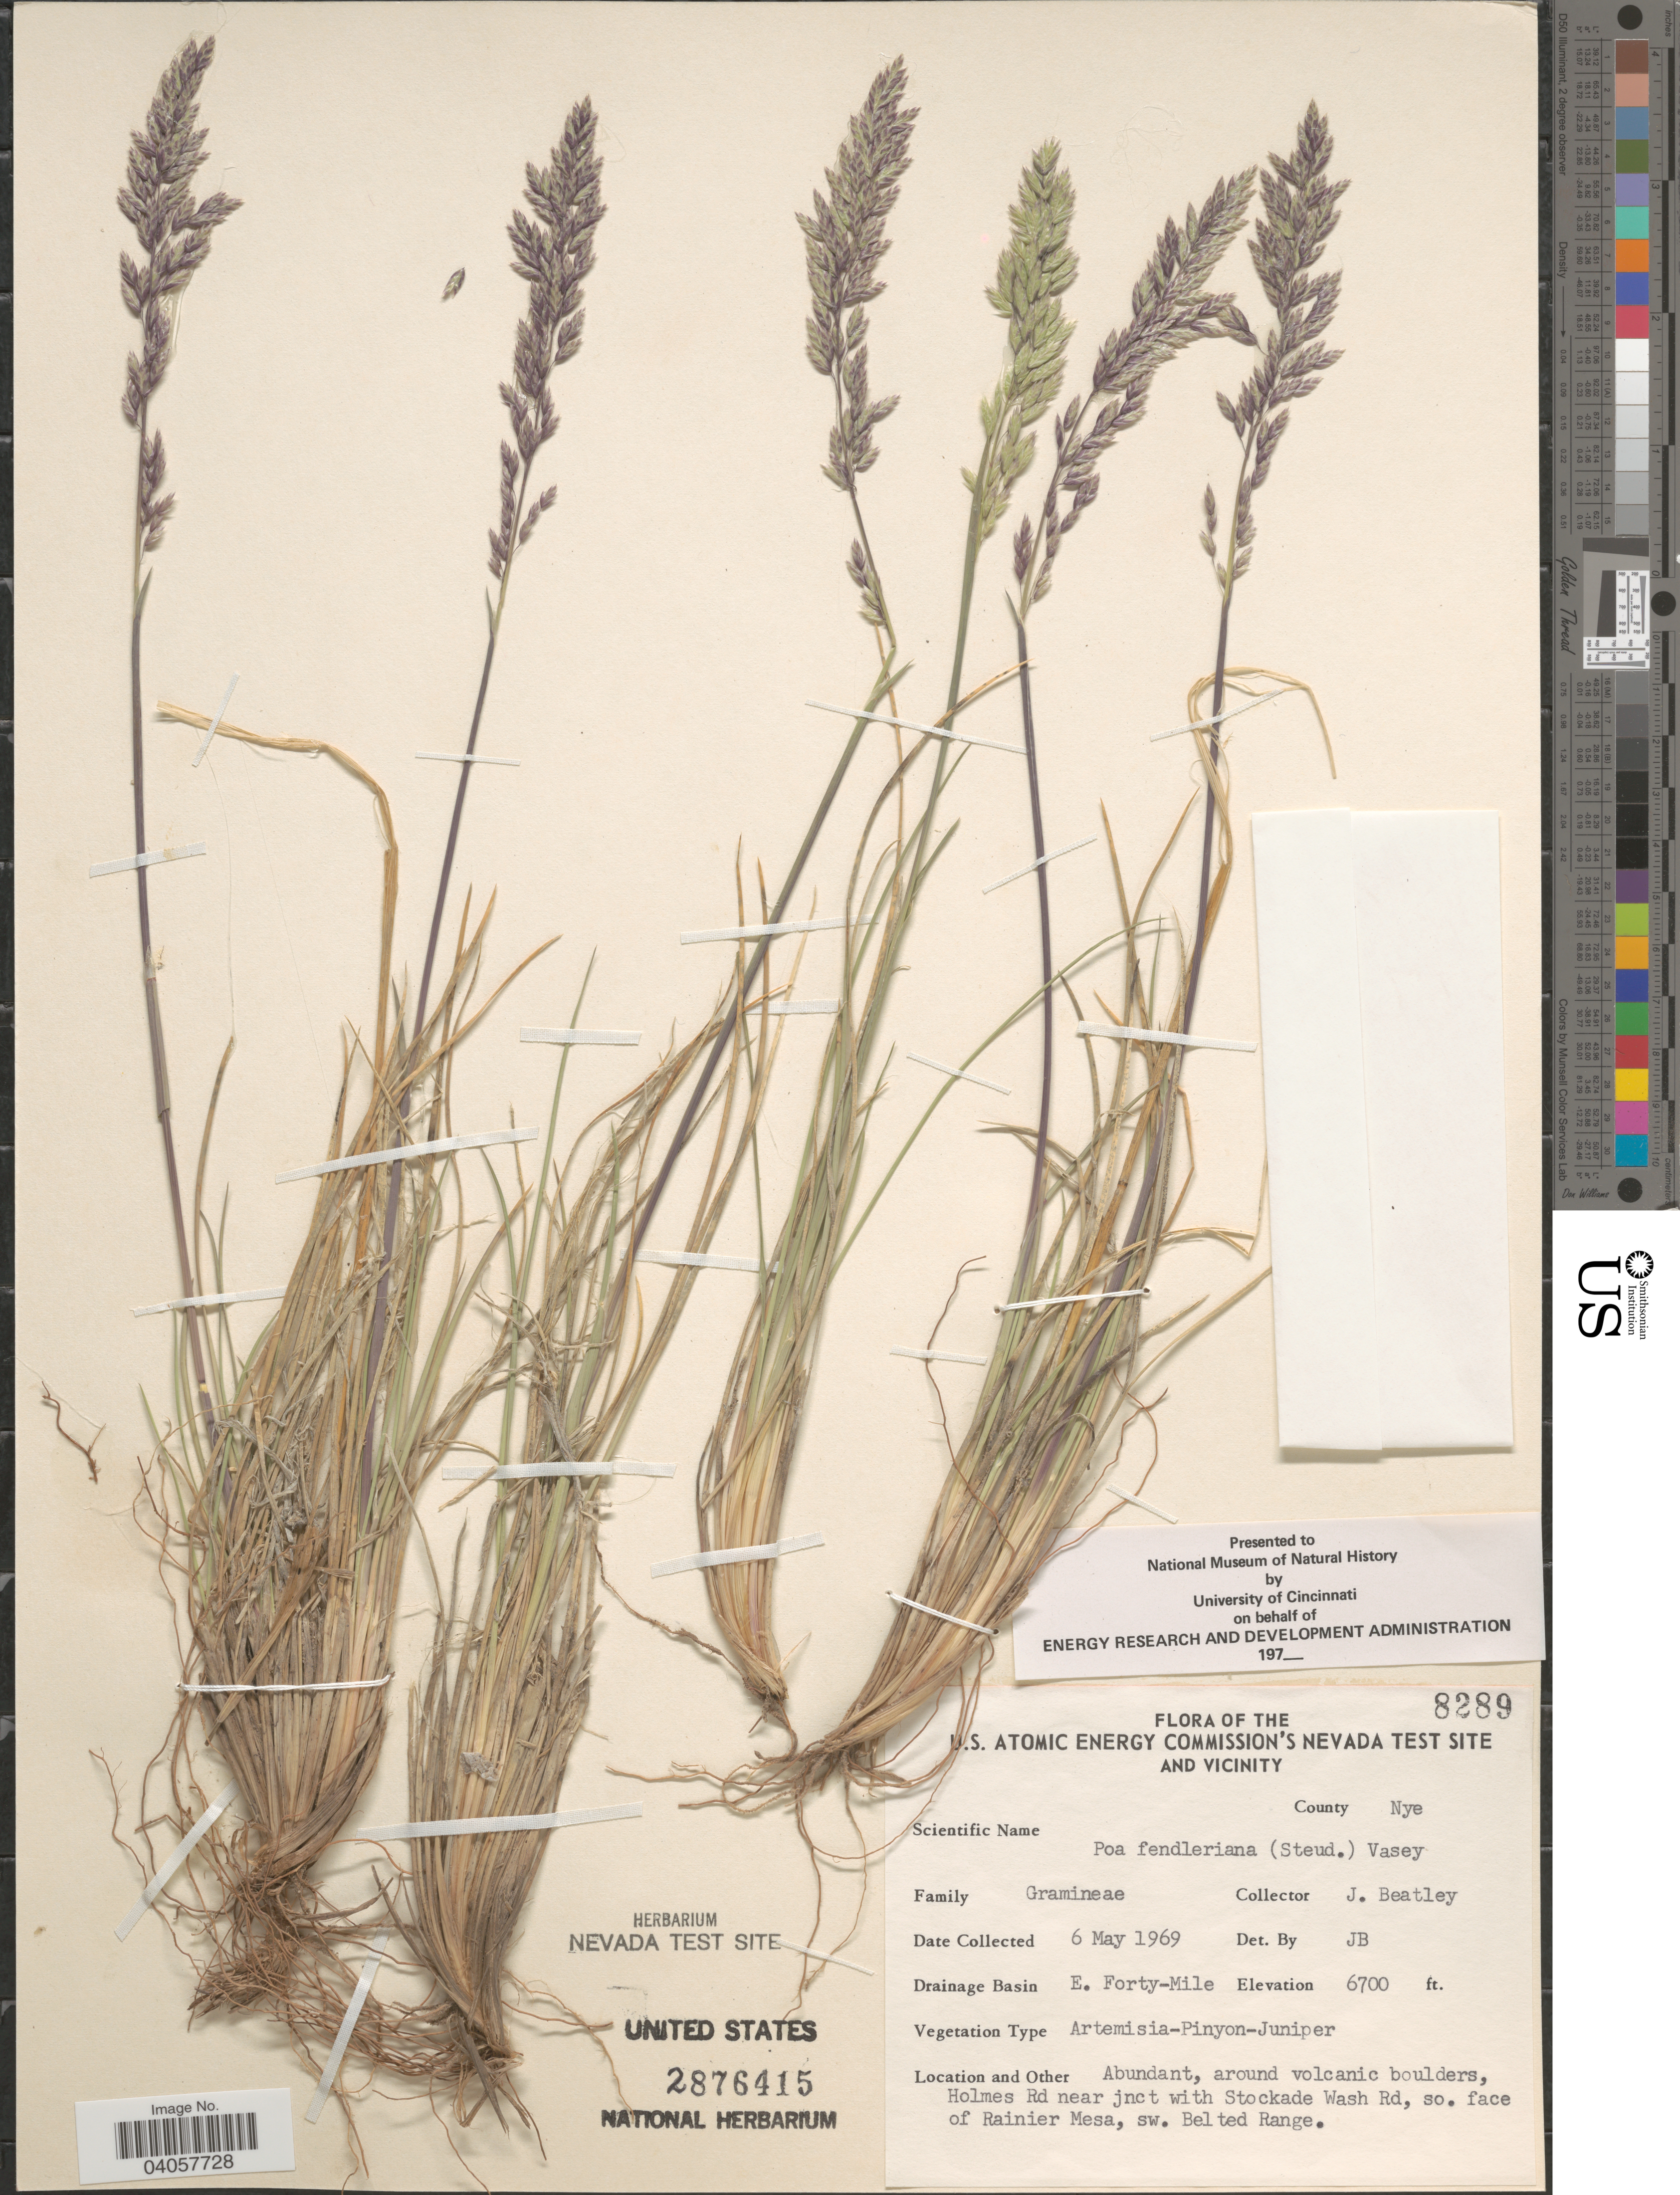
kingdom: Plantae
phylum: Tracheophyta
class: Liliopsida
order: Poales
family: Poaceae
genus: Poa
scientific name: Poa fendleriana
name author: (Steud.) Vasey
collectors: J. C. Beatley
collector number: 8289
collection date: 1969-05-06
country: United States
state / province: Nevada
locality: The U.S. Atomic Energy Commission's Nevada Test Site and vicinity. County Nye. Drainage Basin County Nye. Drainage Basin E. Forty-Mile. Around volcanic boulders, Holmes Rd near jnct with Stockade Wash Rd, so. face of Rainier Mesa, sw. Belted Range.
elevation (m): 2042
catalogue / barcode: US 2876415